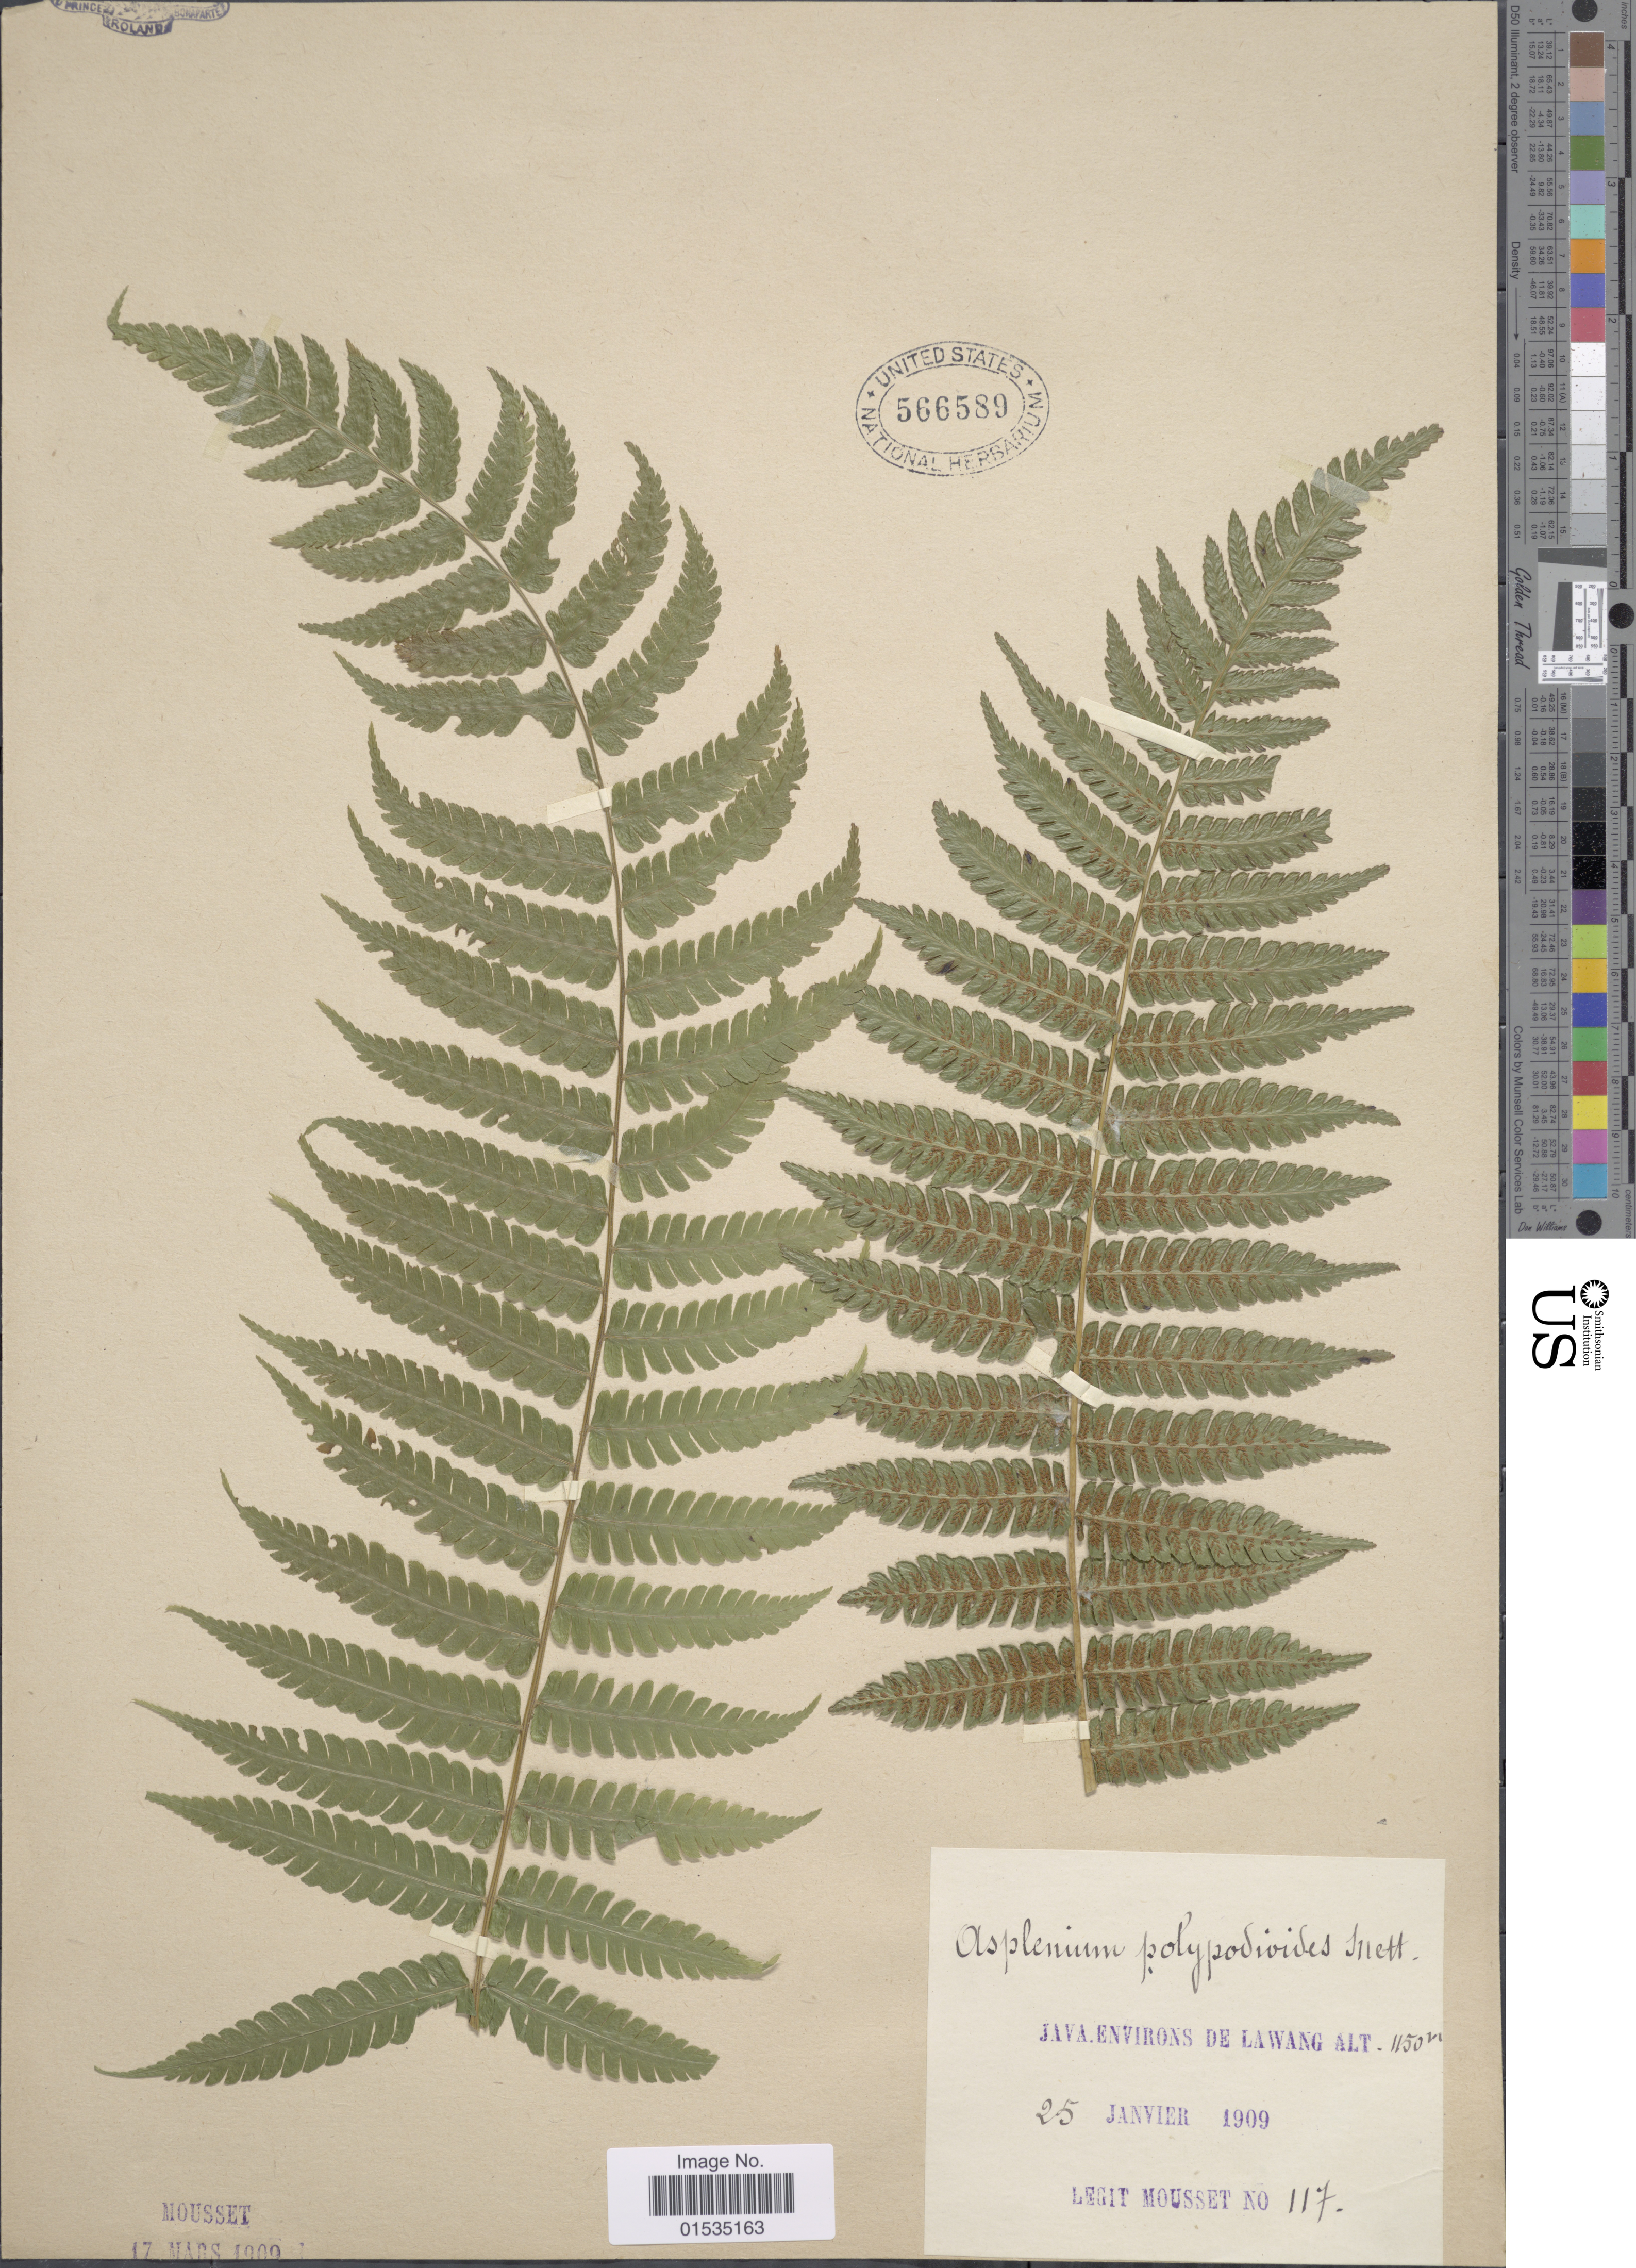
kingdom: Plantae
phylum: Tracheophyta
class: Polypodiopsida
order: Polypodiales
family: Athyriaceae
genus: Diplazium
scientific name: Diplazium polypodioides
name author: Blume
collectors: Mousset, --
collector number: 117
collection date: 1909-01-25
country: Indonesia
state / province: Java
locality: Environs de Lawang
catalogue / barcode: US 566589